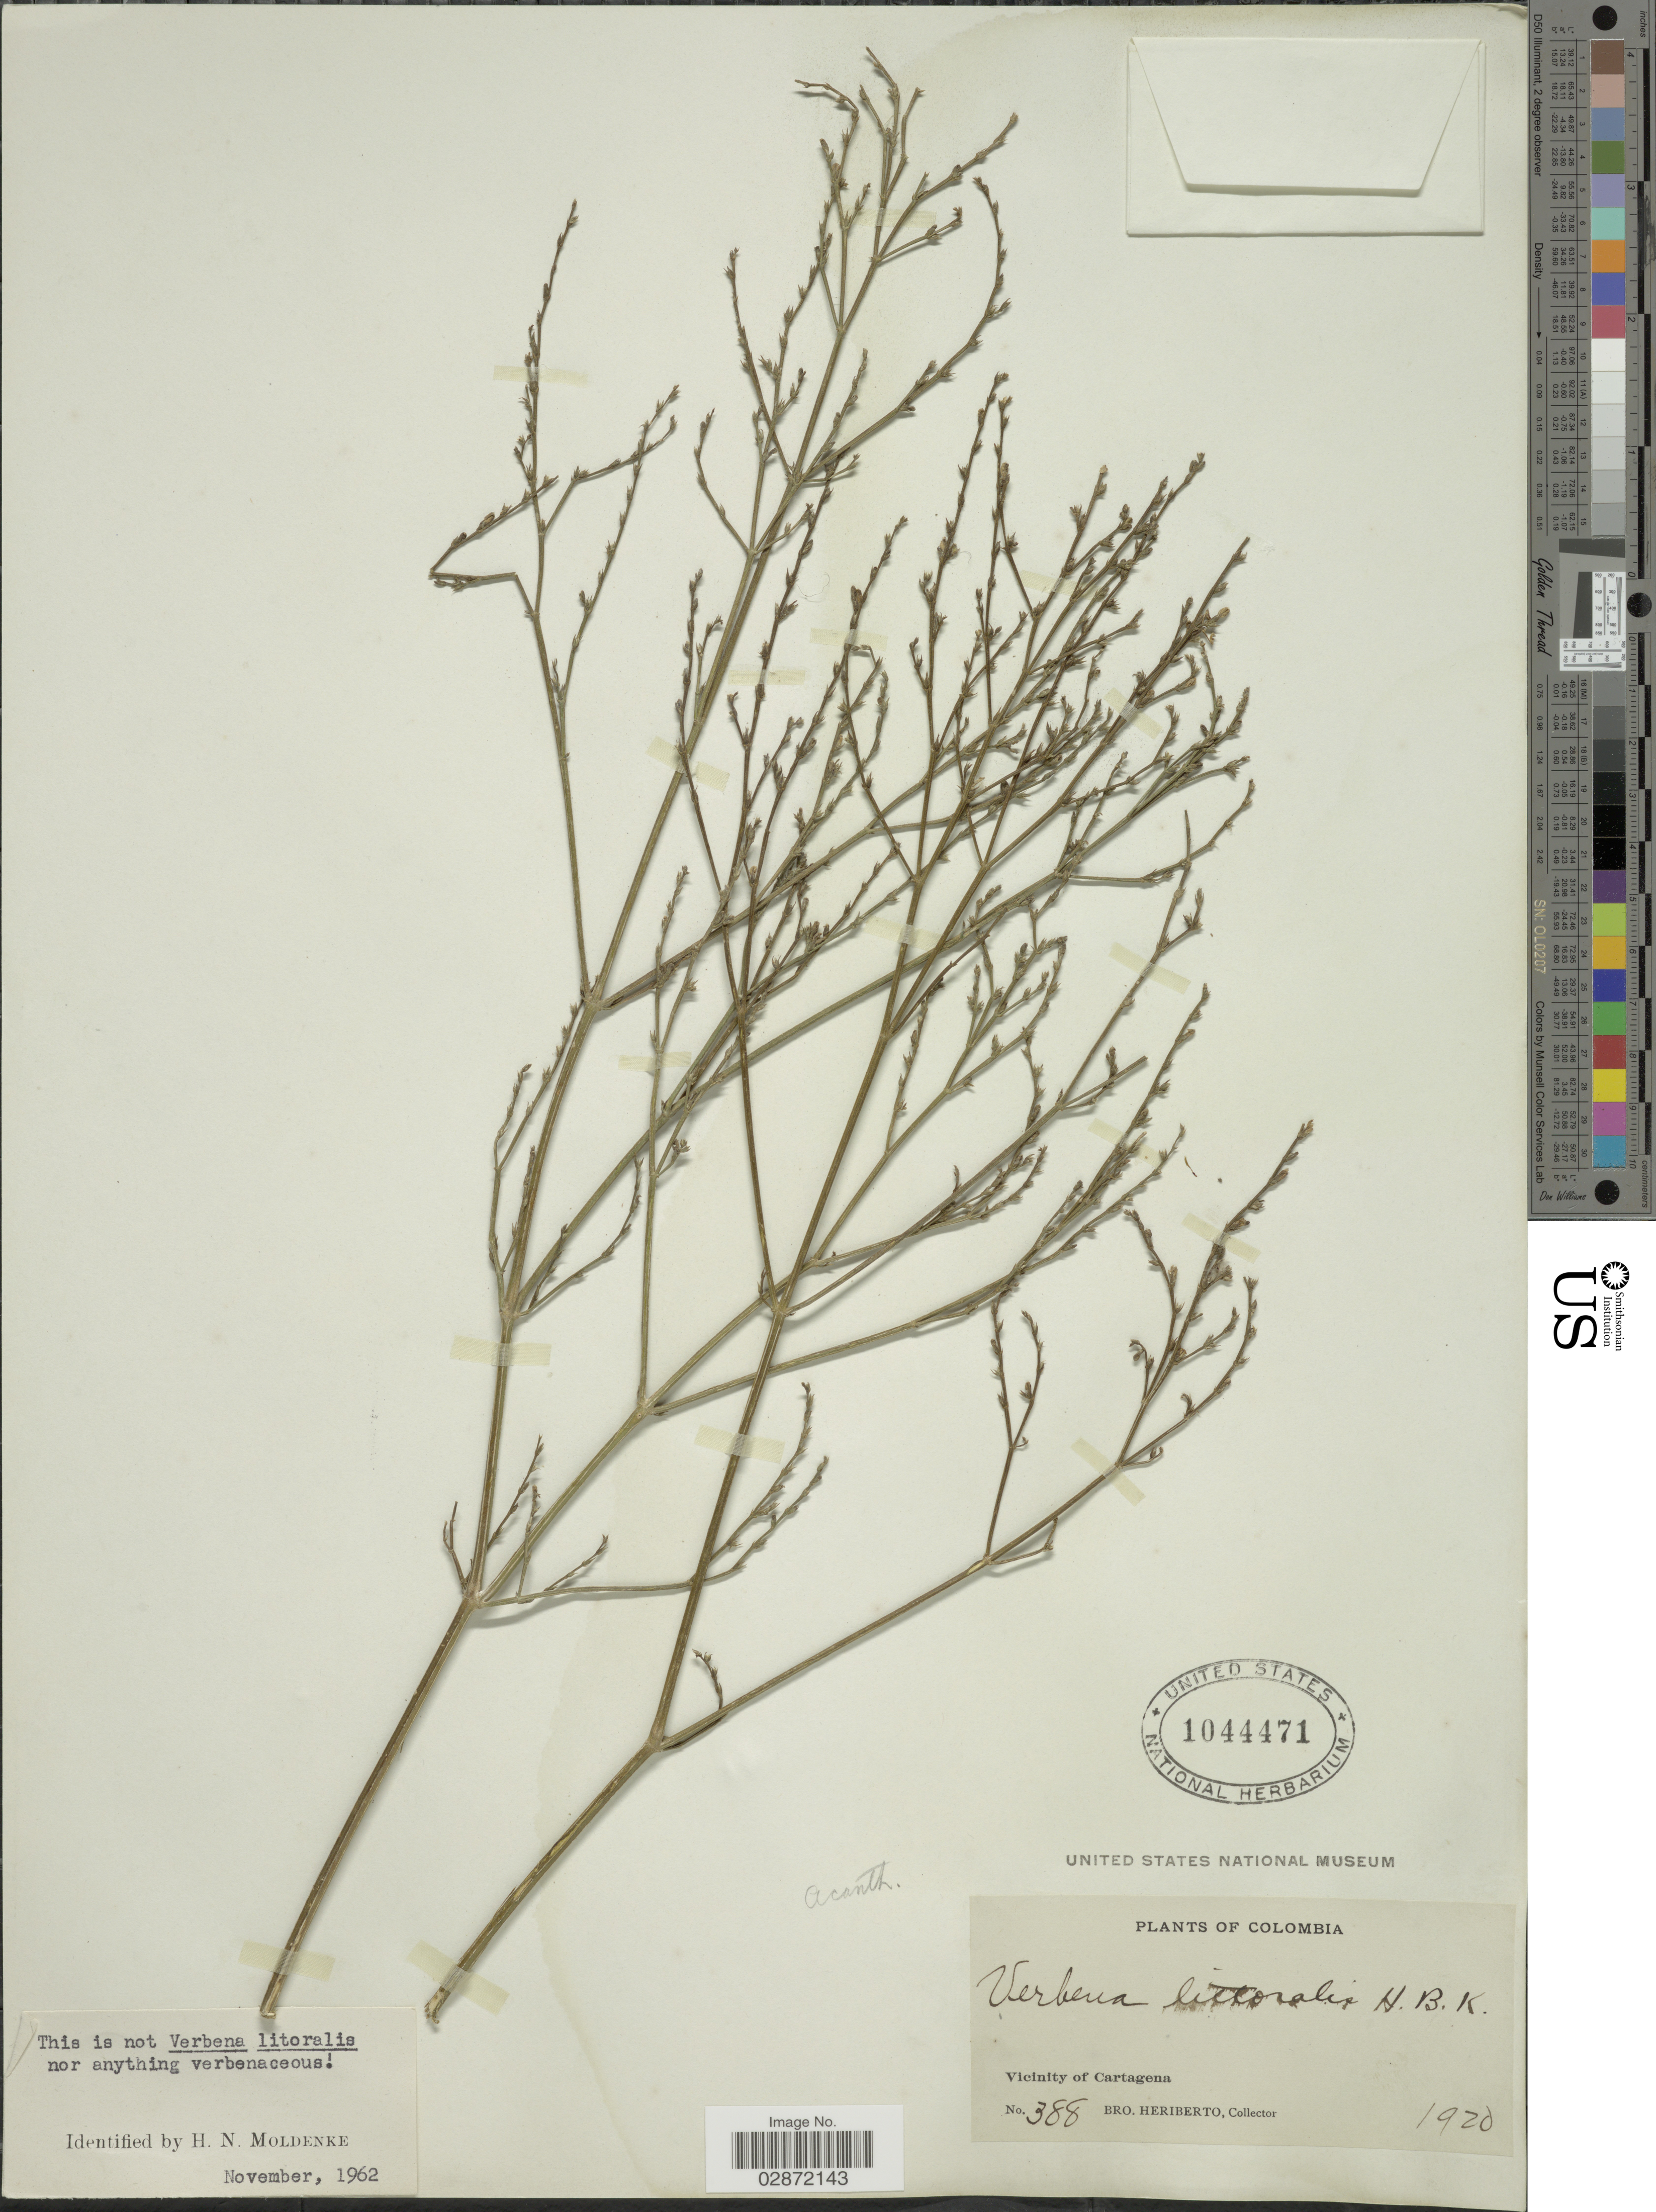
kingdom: Plantae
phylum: Tracheophyta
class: Magnoliopsida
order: Lamiales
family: Acanthaceae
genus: Dicliptera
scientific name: Dicliptera sexangularis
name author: (L.) Juss.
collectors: B. Heriberto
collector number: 388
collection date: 1920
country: Colombia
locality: Vicinity of Cartagena.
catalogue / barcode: US 1044471